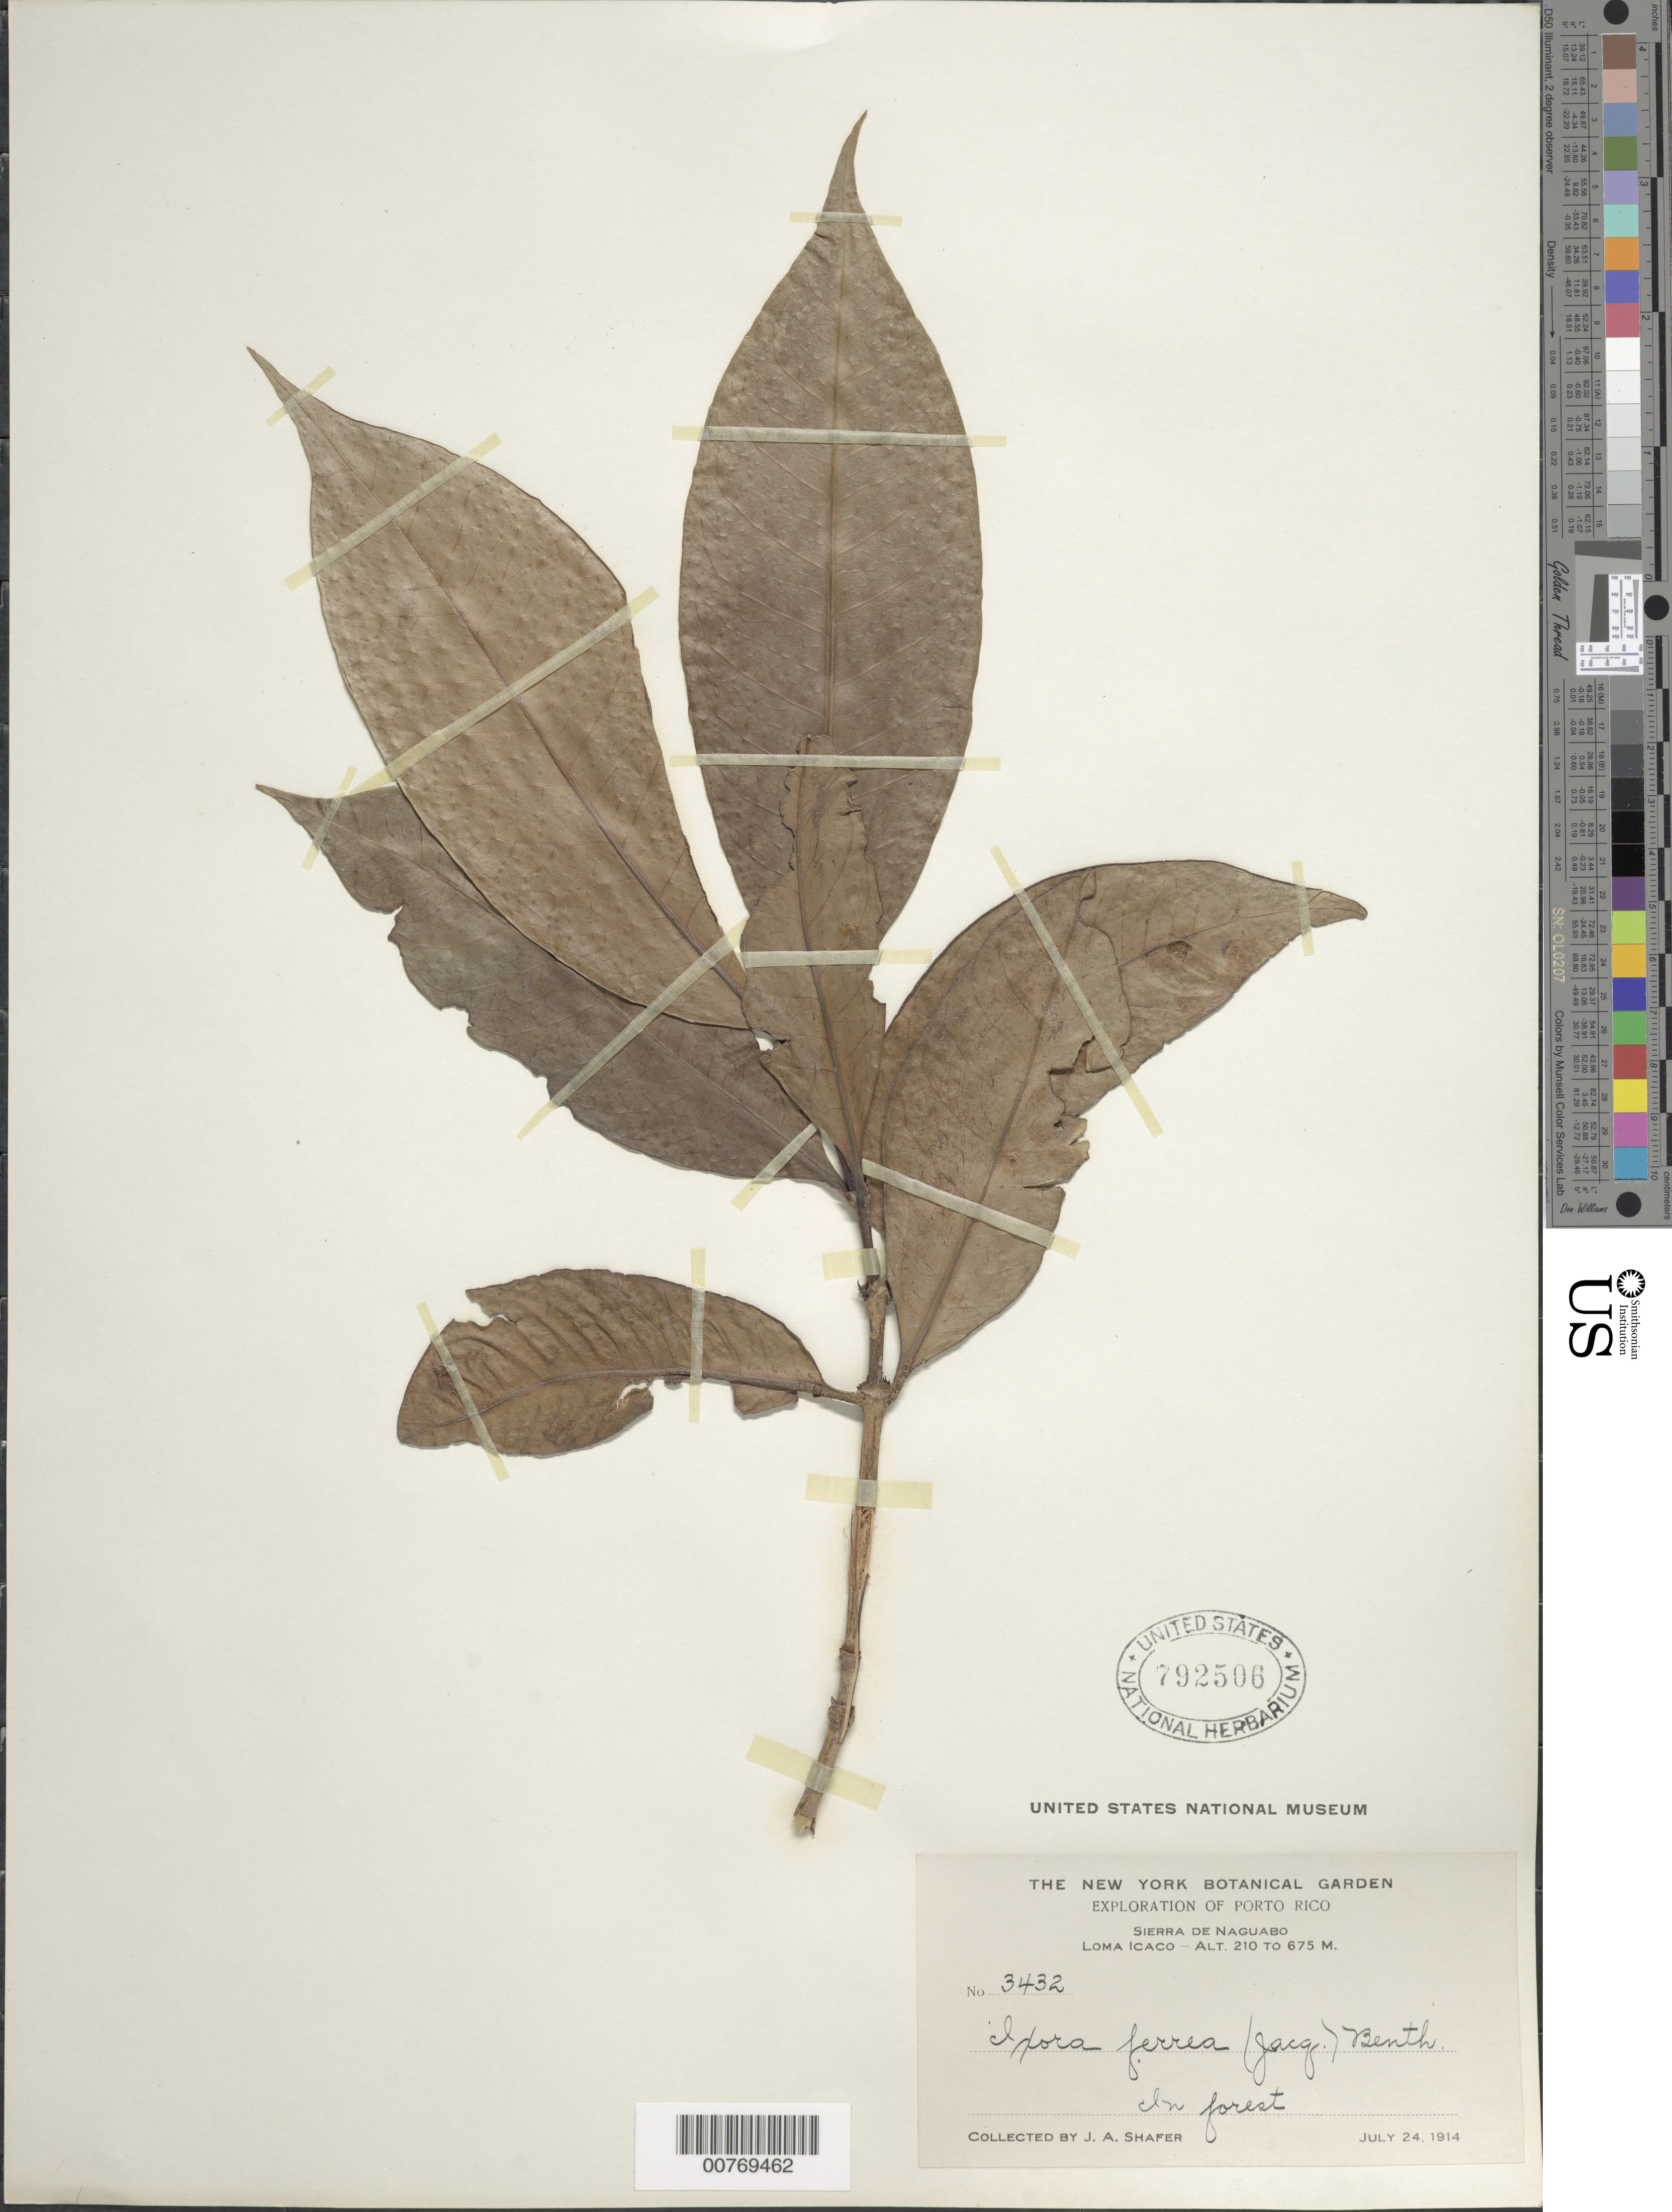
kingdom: Plantae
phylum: Tracheophyta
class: Magnoliopsida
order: Gentianales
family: Rubiaceae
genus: Ixora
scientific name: Ixora ferrea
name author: (Jacq.) Benth.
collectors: J. A. Shafer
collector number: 3432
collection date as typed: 24 Jul 1914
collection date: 1914-07-24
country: Puerto Rico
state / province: Naguabo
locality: Sierra de Naguabo, Loma Icaco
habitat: In forest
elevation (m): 210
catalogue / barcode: US 792506